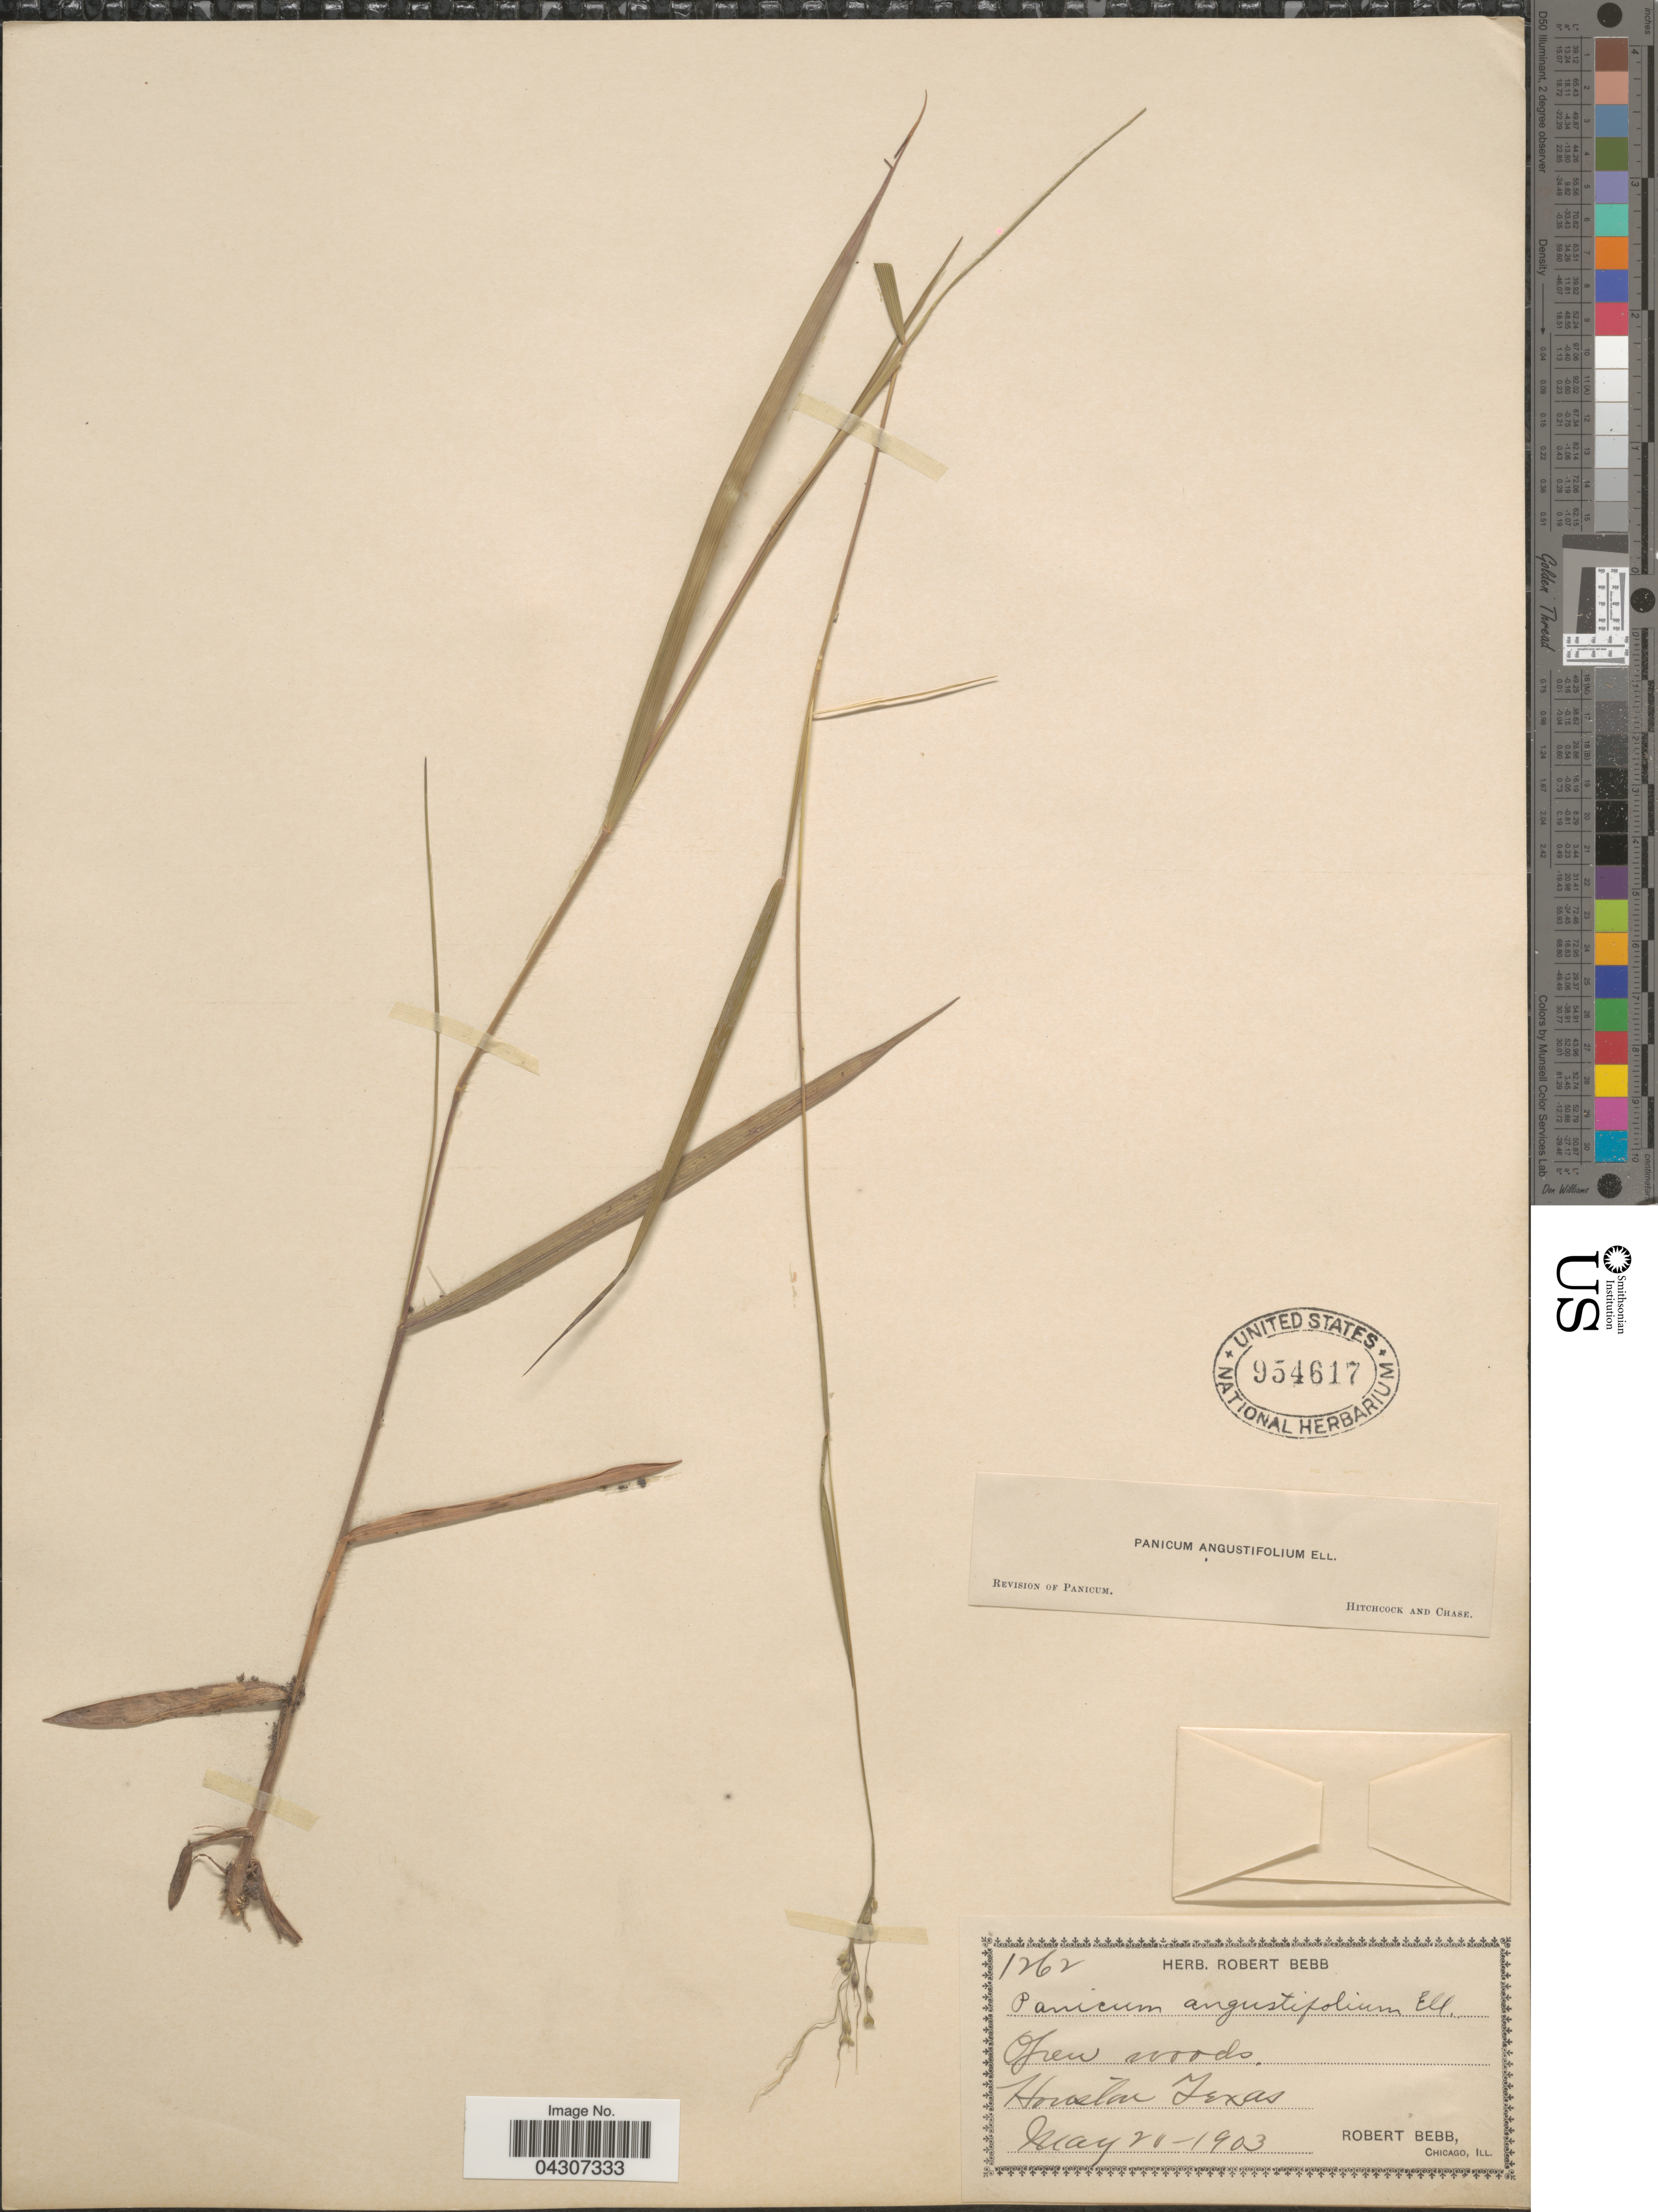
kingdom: Plantae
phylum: Tracheophyta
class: Liliopsida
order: Poales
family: Poaceae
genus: Dichanthelium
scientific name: Dichanthelium aciculare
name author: (Desv. ex Poir.) Gould & C.A. Clark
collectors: R. Bebb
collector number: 1262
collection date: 1903-05-20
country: United States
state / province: Texas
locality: Houston.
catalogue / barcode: US 954617